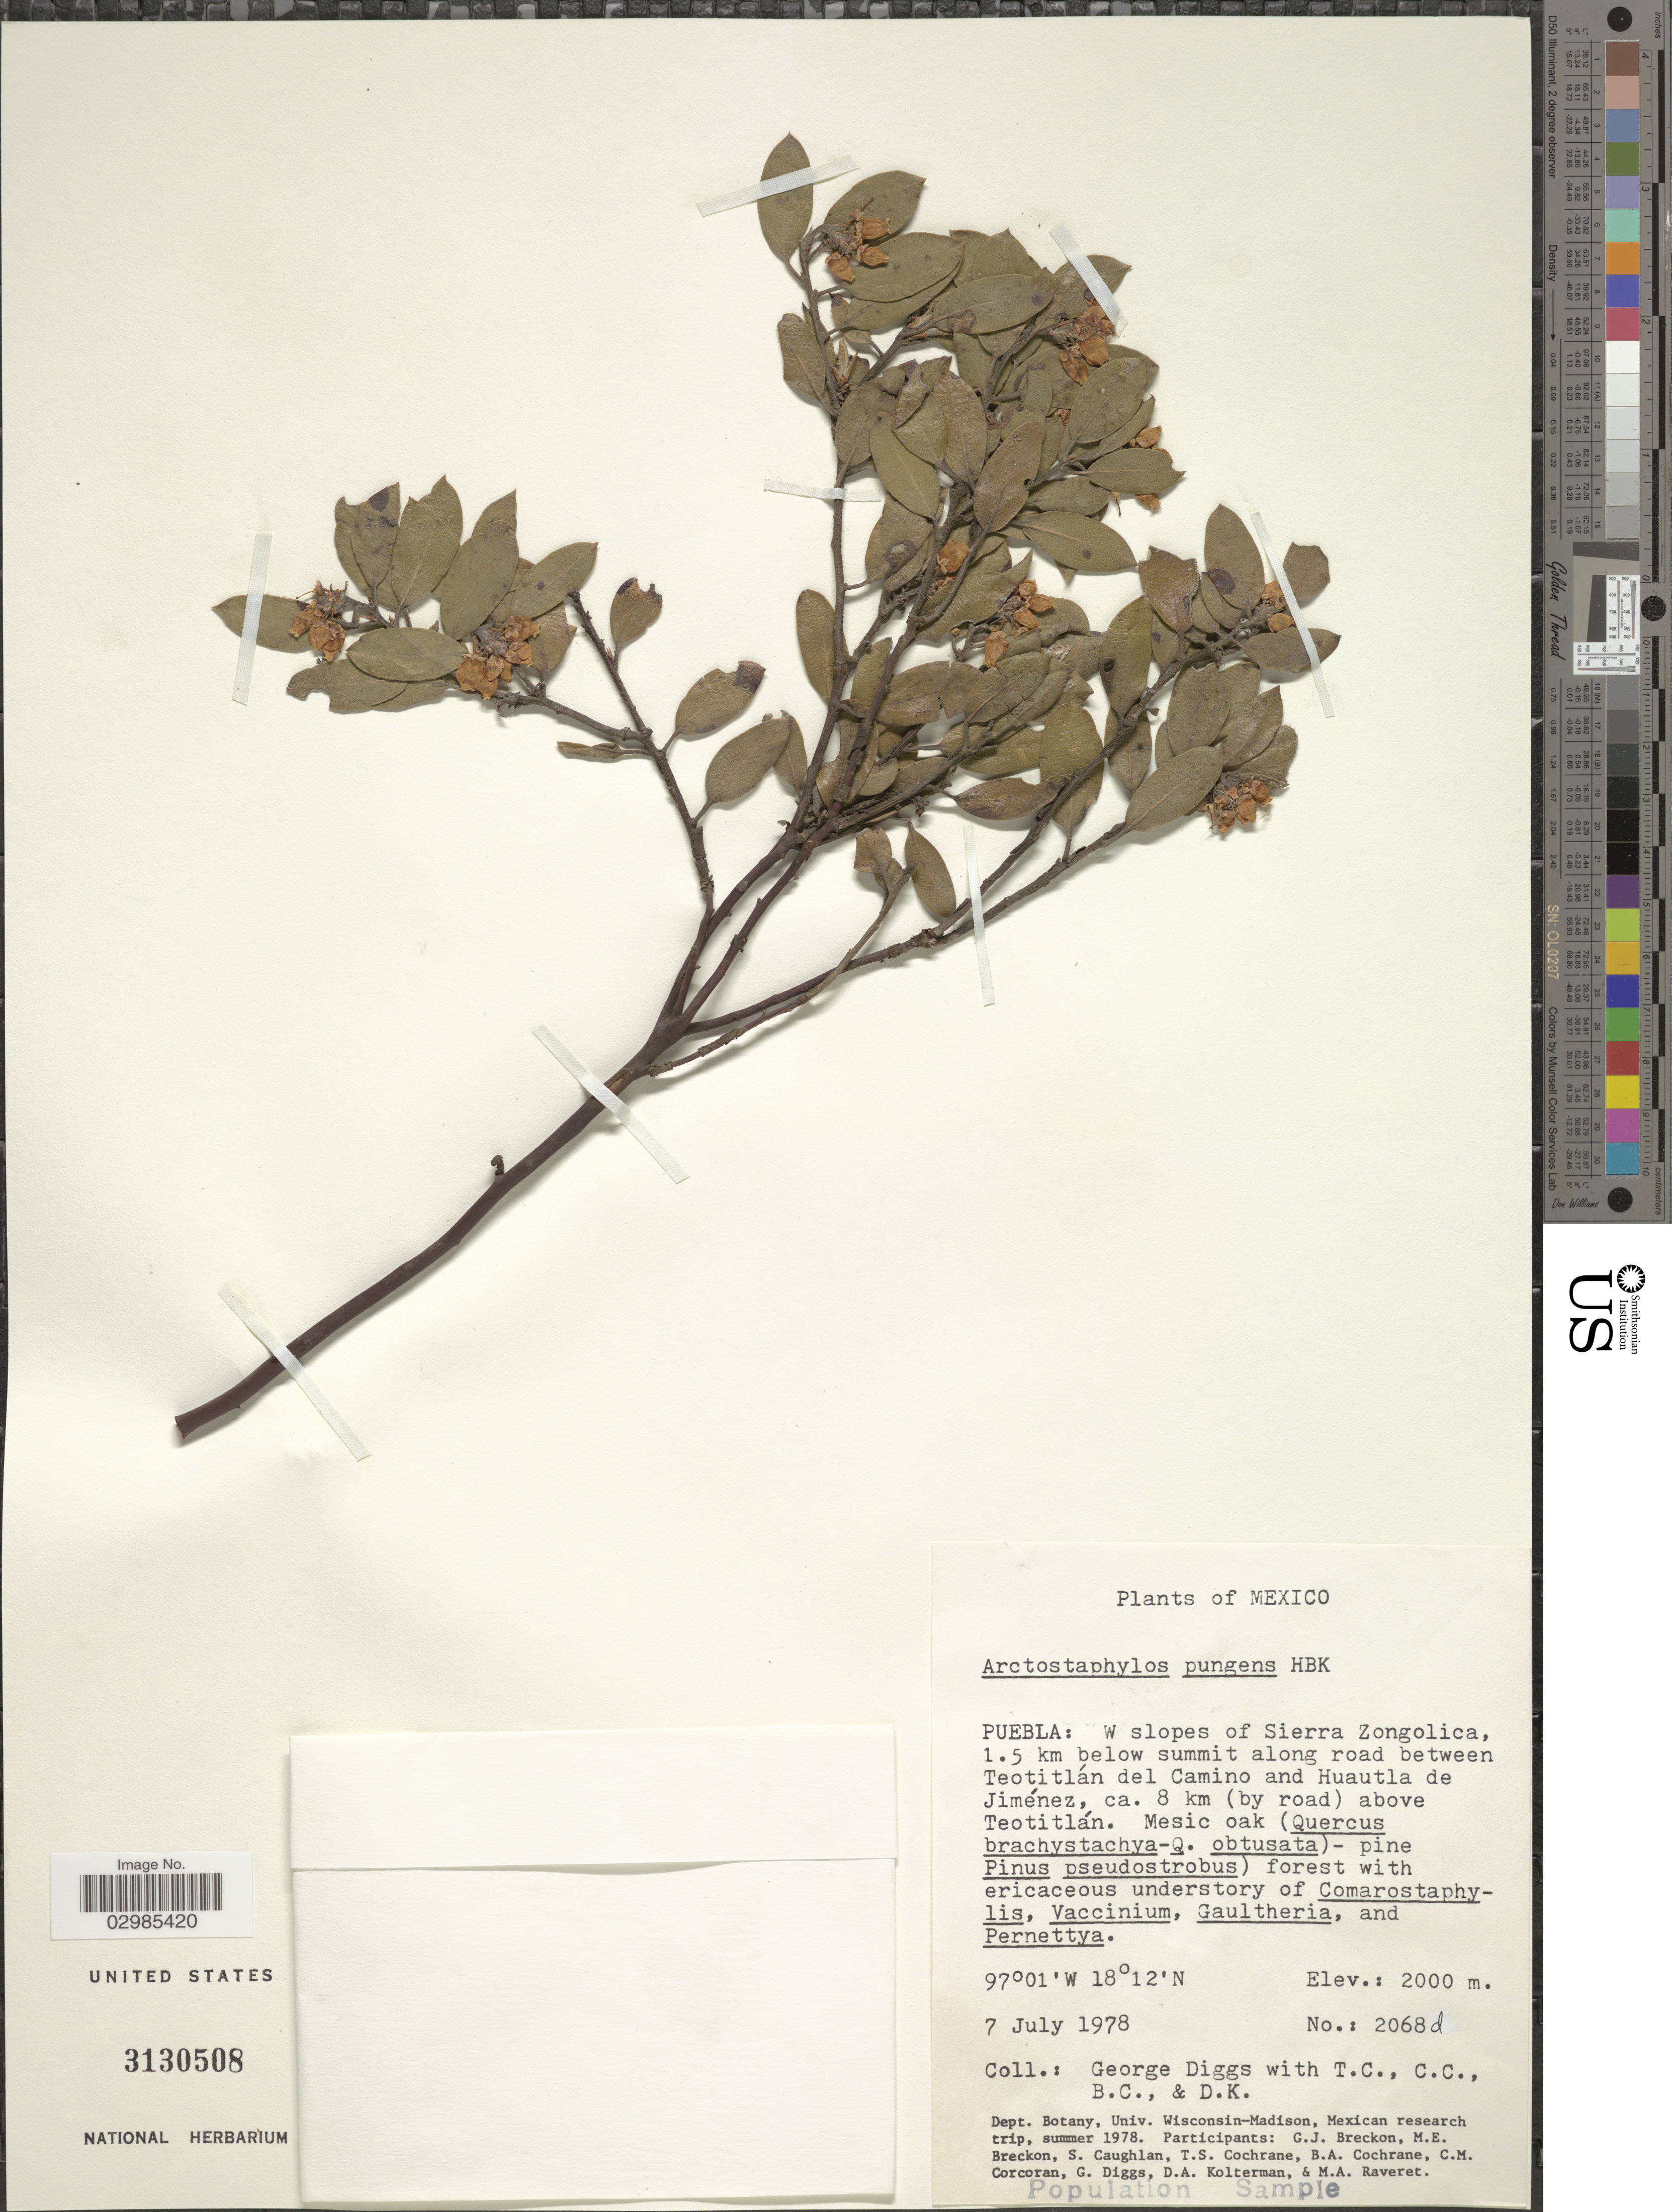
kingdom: Plantae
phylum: Tracheophyta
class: Magnoliopsida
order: Ericales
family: Ericaceae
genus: Arctostaphylos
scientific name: Arctostaphylos pungens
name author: Kunth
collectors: G. Diggs, T. C., C. C., B. C. & D. K.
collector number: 2068d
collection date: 1978-07-07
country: Mexico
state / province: Puebla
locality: W slopes of Sierra Zongolica, 1.5 km below summit along road between Teotitlán del Camino and Huautla de Jiménez, ca. 8 km (by road) above Teotitlán.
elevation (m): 2000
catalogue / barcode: US 3130508